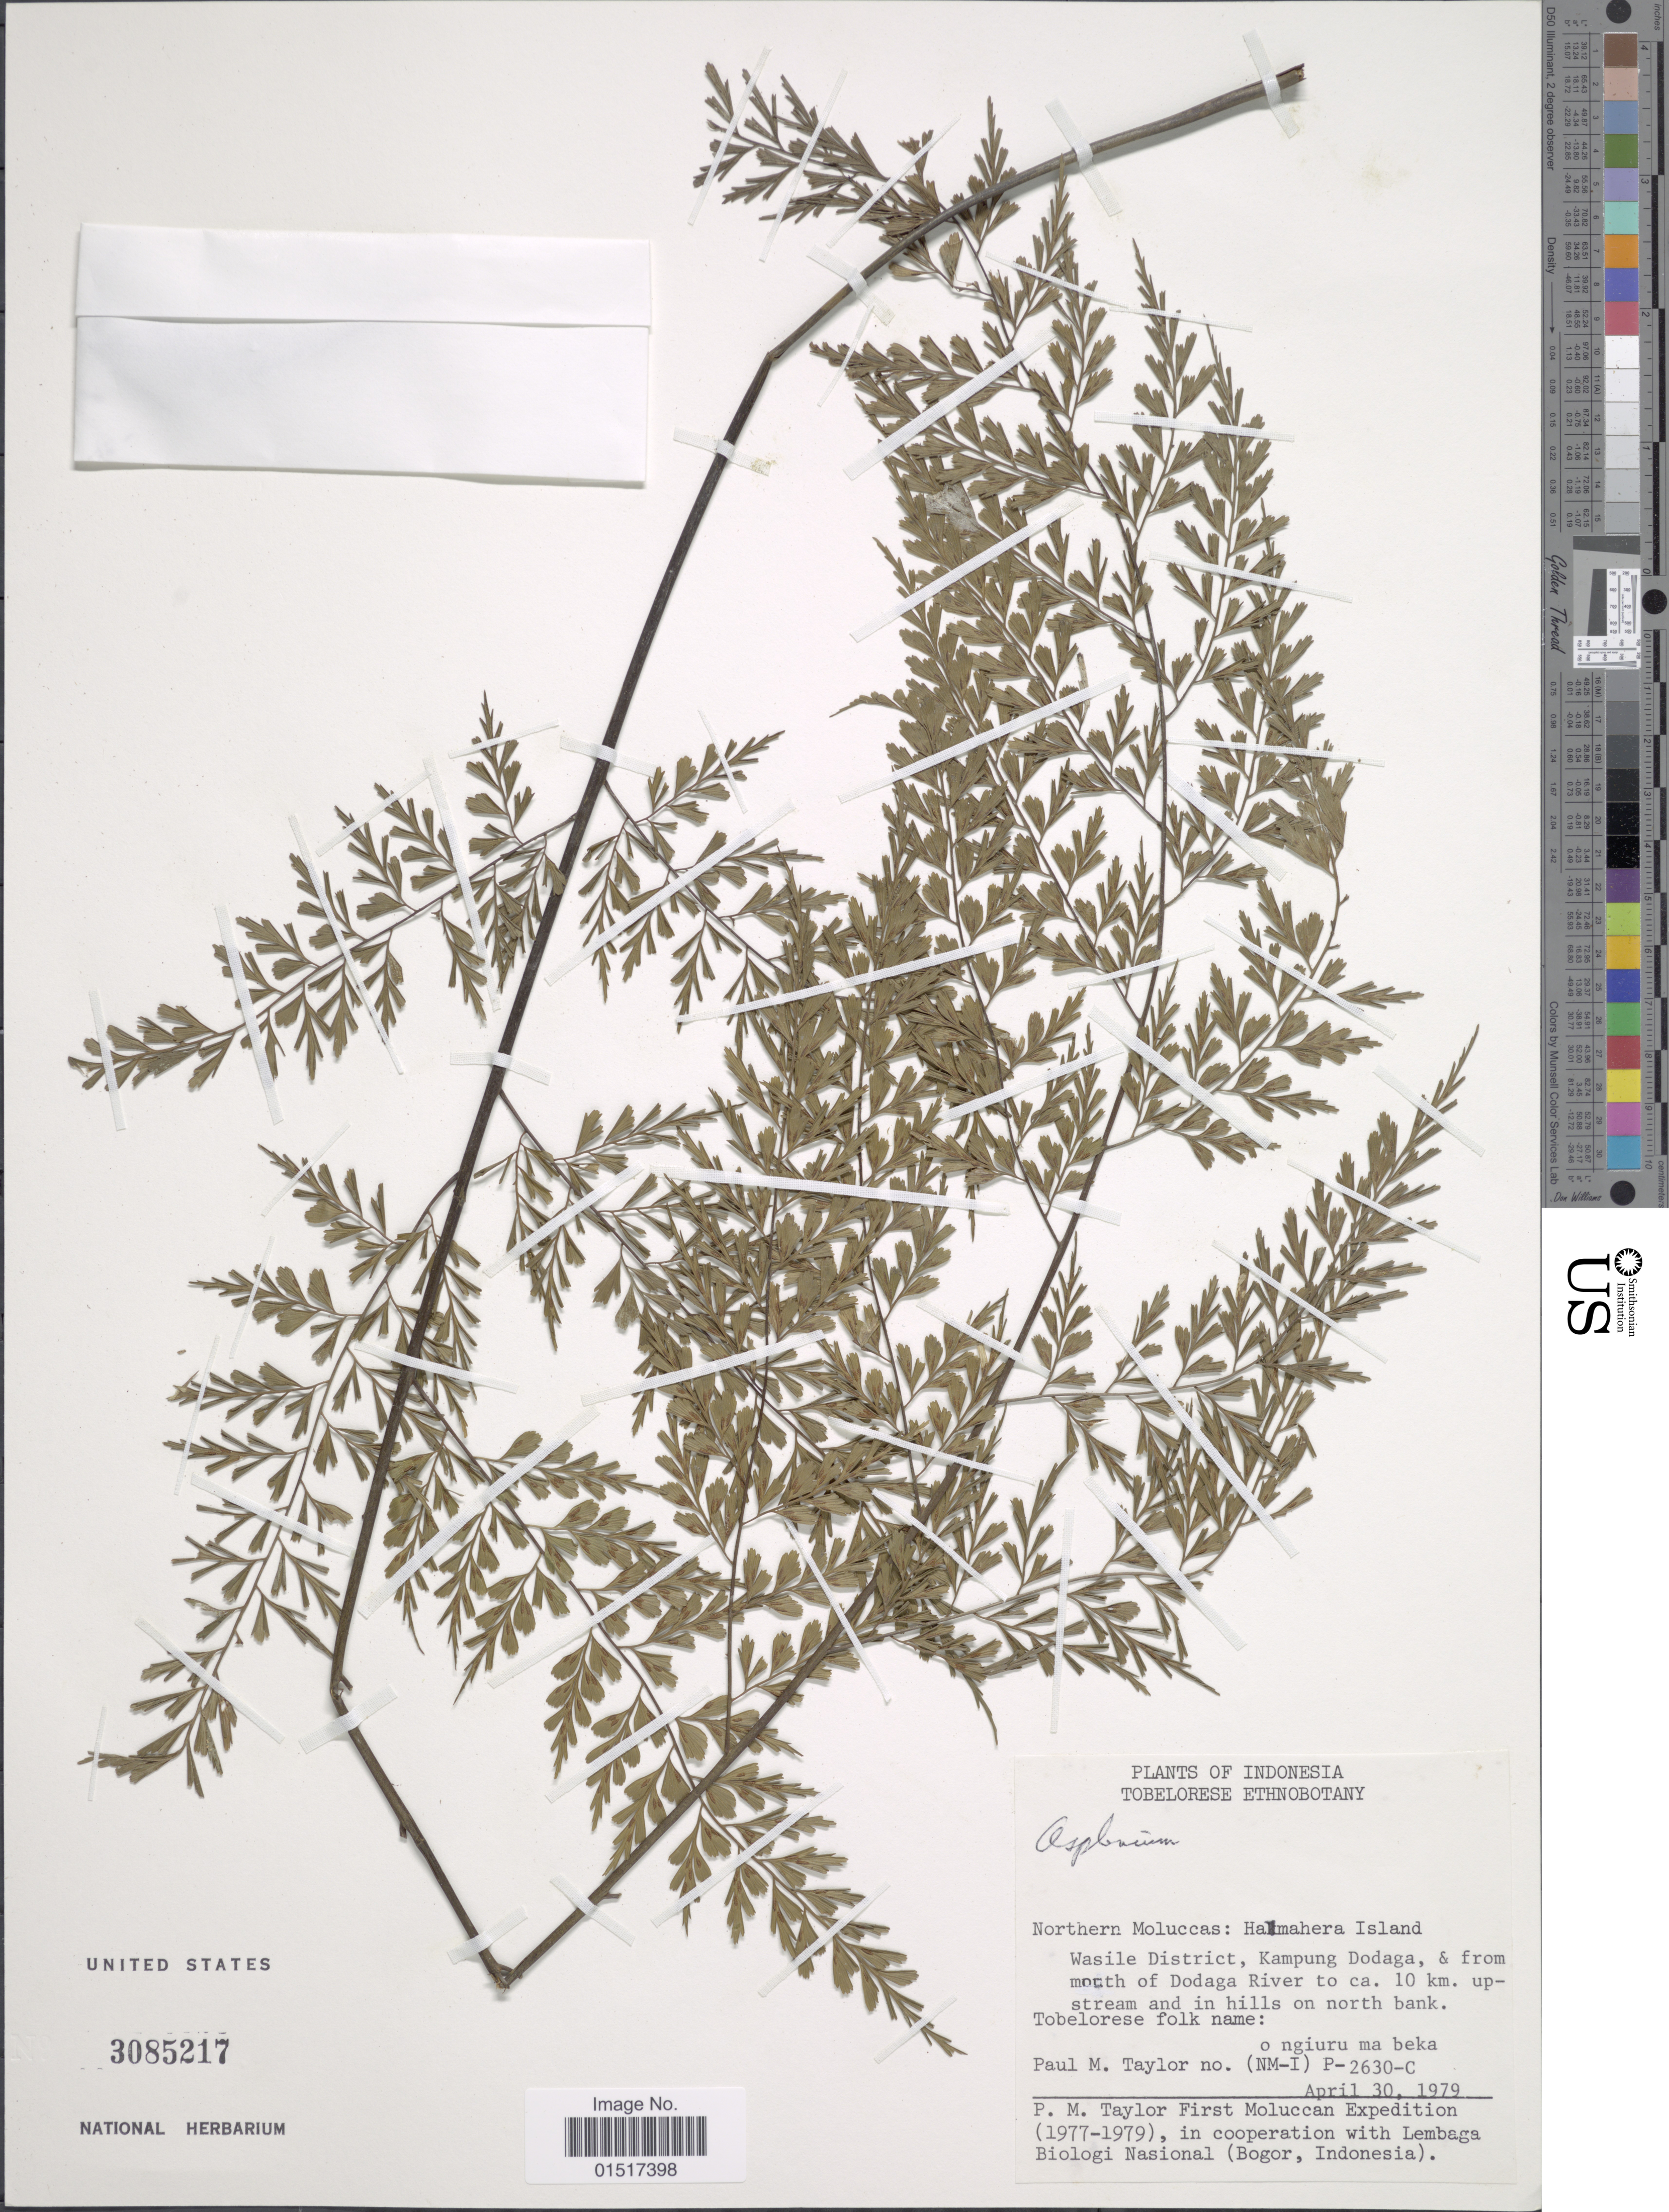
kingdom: Plantae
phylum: Tracheophyta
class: Polypodiopsida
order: Polypodiales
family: Aspleniaceae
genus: Asplenium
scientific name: Asplenium sp.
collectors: P. M. Taylor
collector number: (NM-I) P-2630-C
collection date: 1979-04-30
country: Indonesia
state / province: Maluku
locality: Northern Moluccas: Halmahera Island. Wasile District, Kampung Dodaga, & from mouth of Dodaga River to ca. 10 km. upstream and in hills on north bank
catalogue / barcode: US 3085217